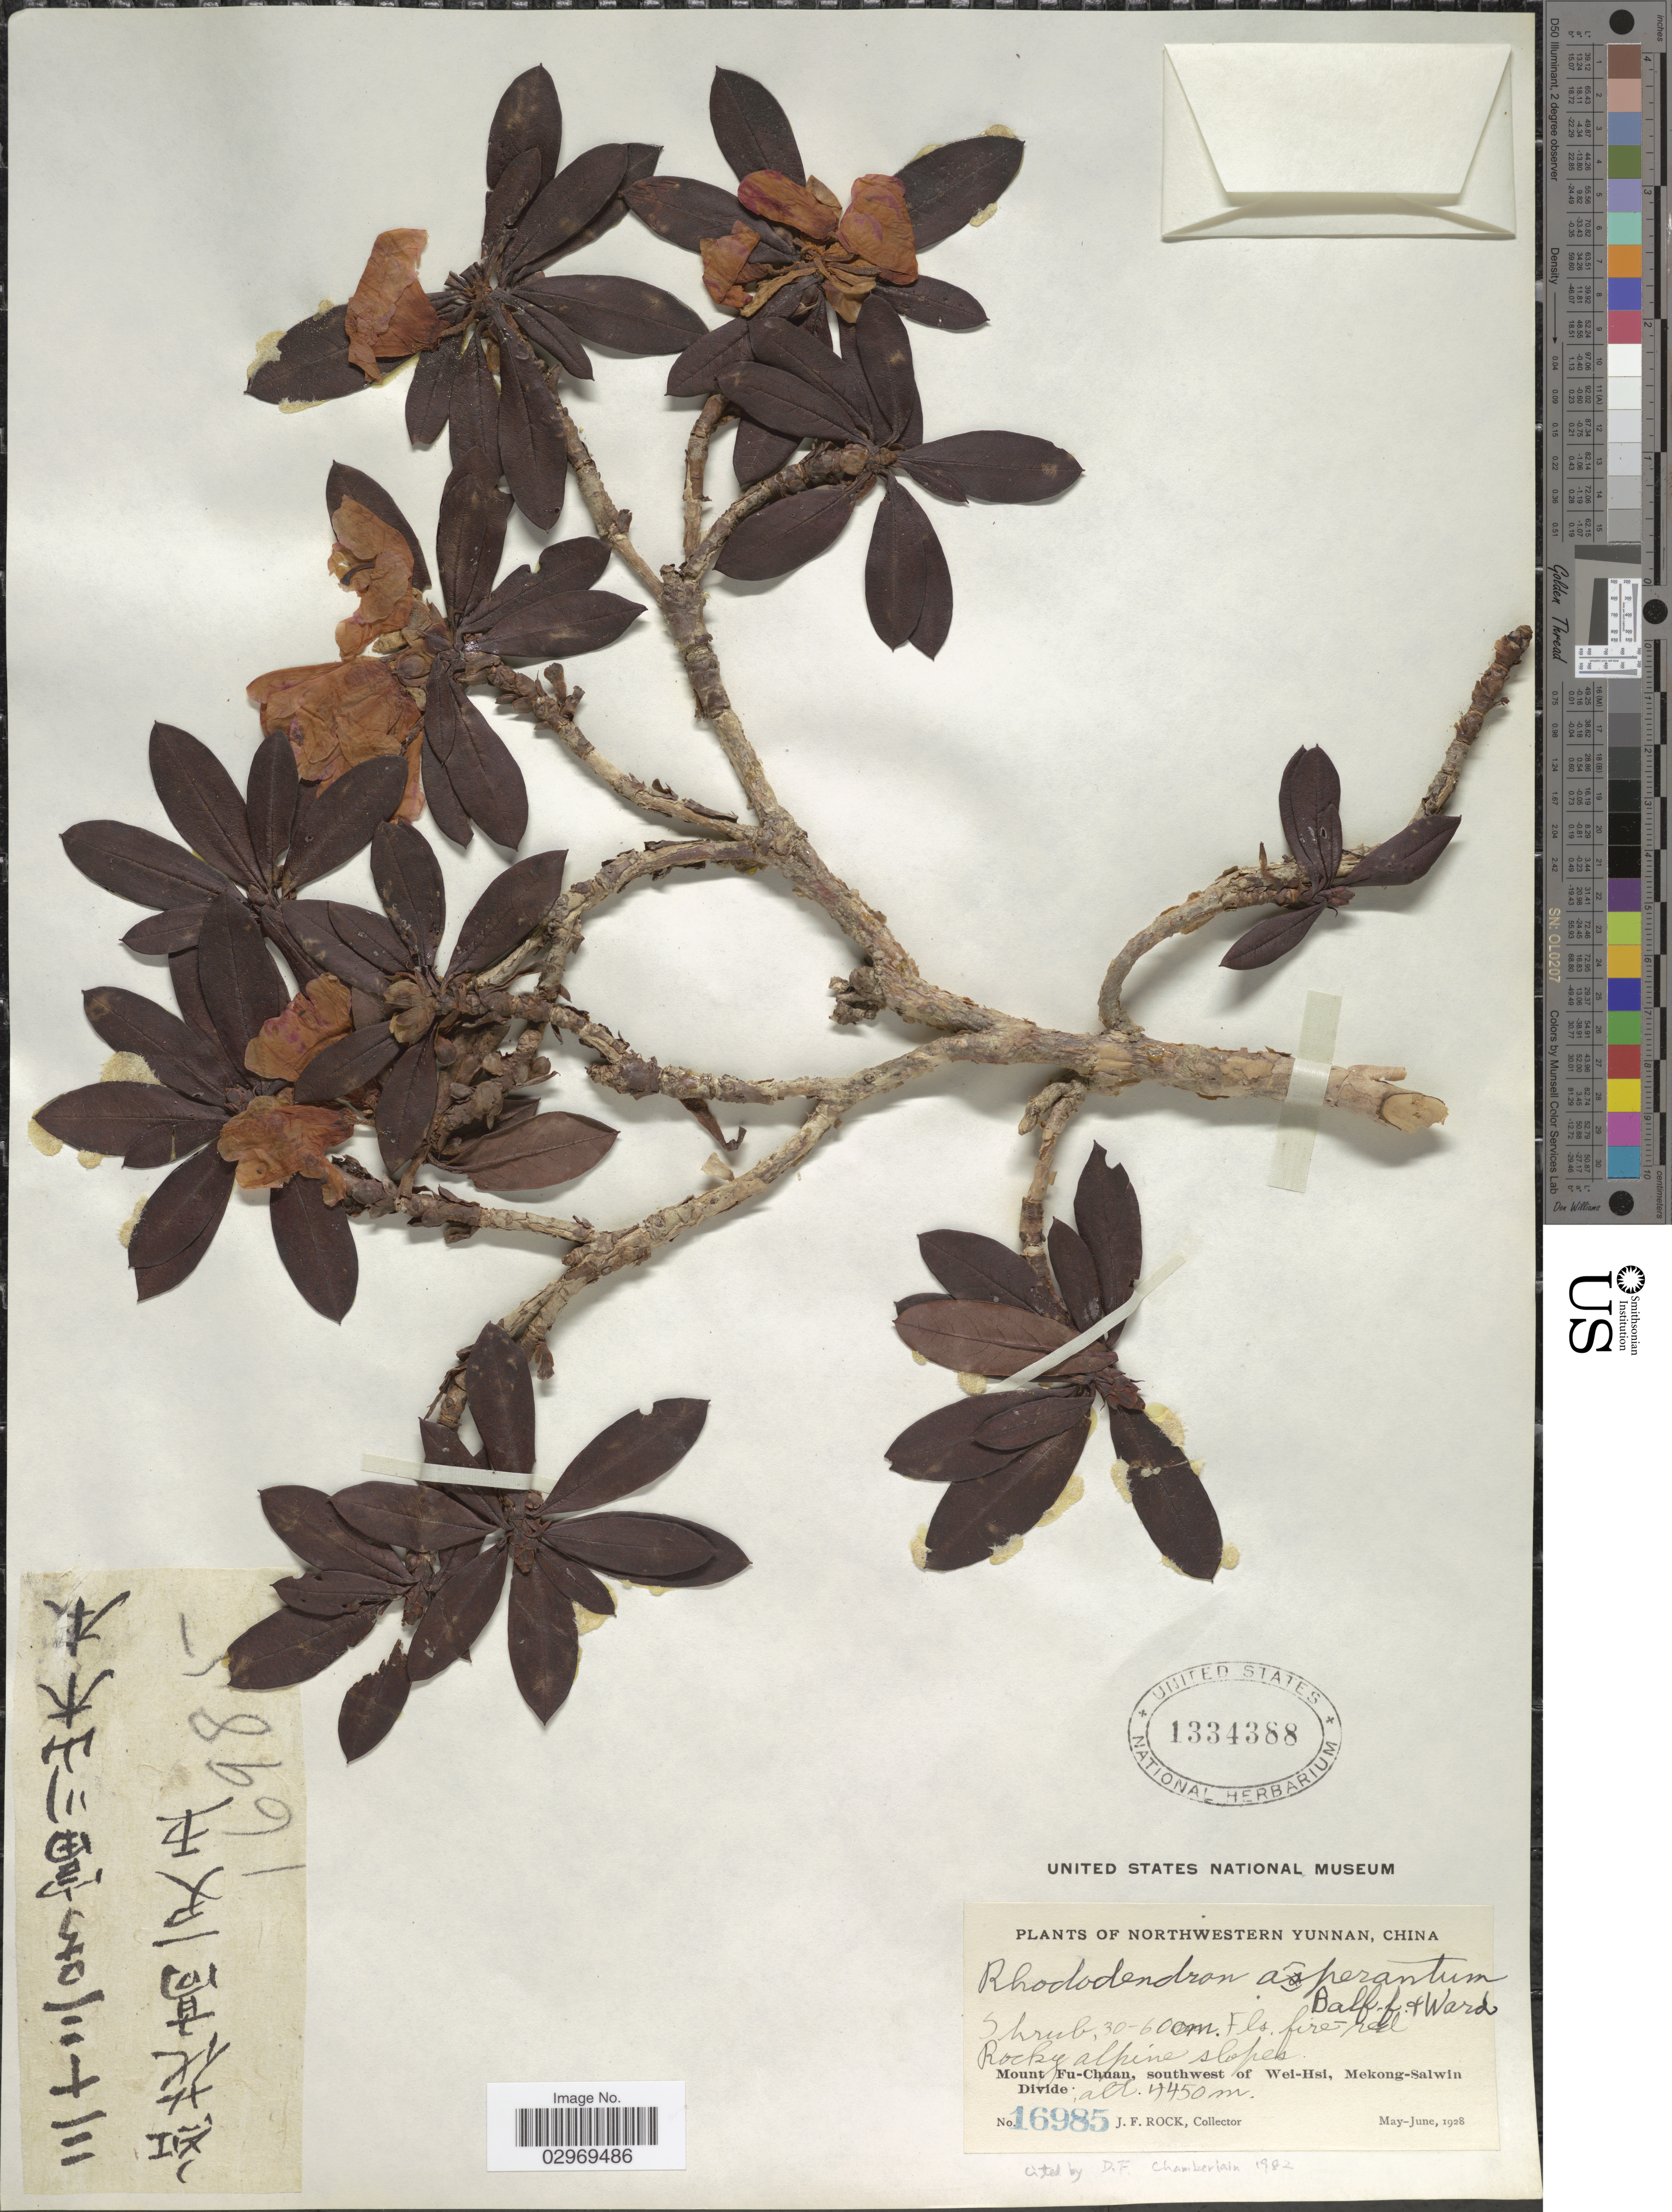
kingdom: Plantae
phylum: Tracheophyta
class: Magnoliopsida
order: Ericales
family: Ericaceae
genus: Rhododendron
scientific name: Rhododendron aperantum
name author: Balf. f. & Ward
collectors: J. Rock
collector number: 16985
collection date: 1928-05/1928-06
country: China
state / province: Yunnan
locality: Northwestern Yunnan, Mount Fu-Chuan, southwest of Wei-Hsi, Mekong-Salwin Divide.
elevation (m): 4450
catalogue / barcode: US 1334388